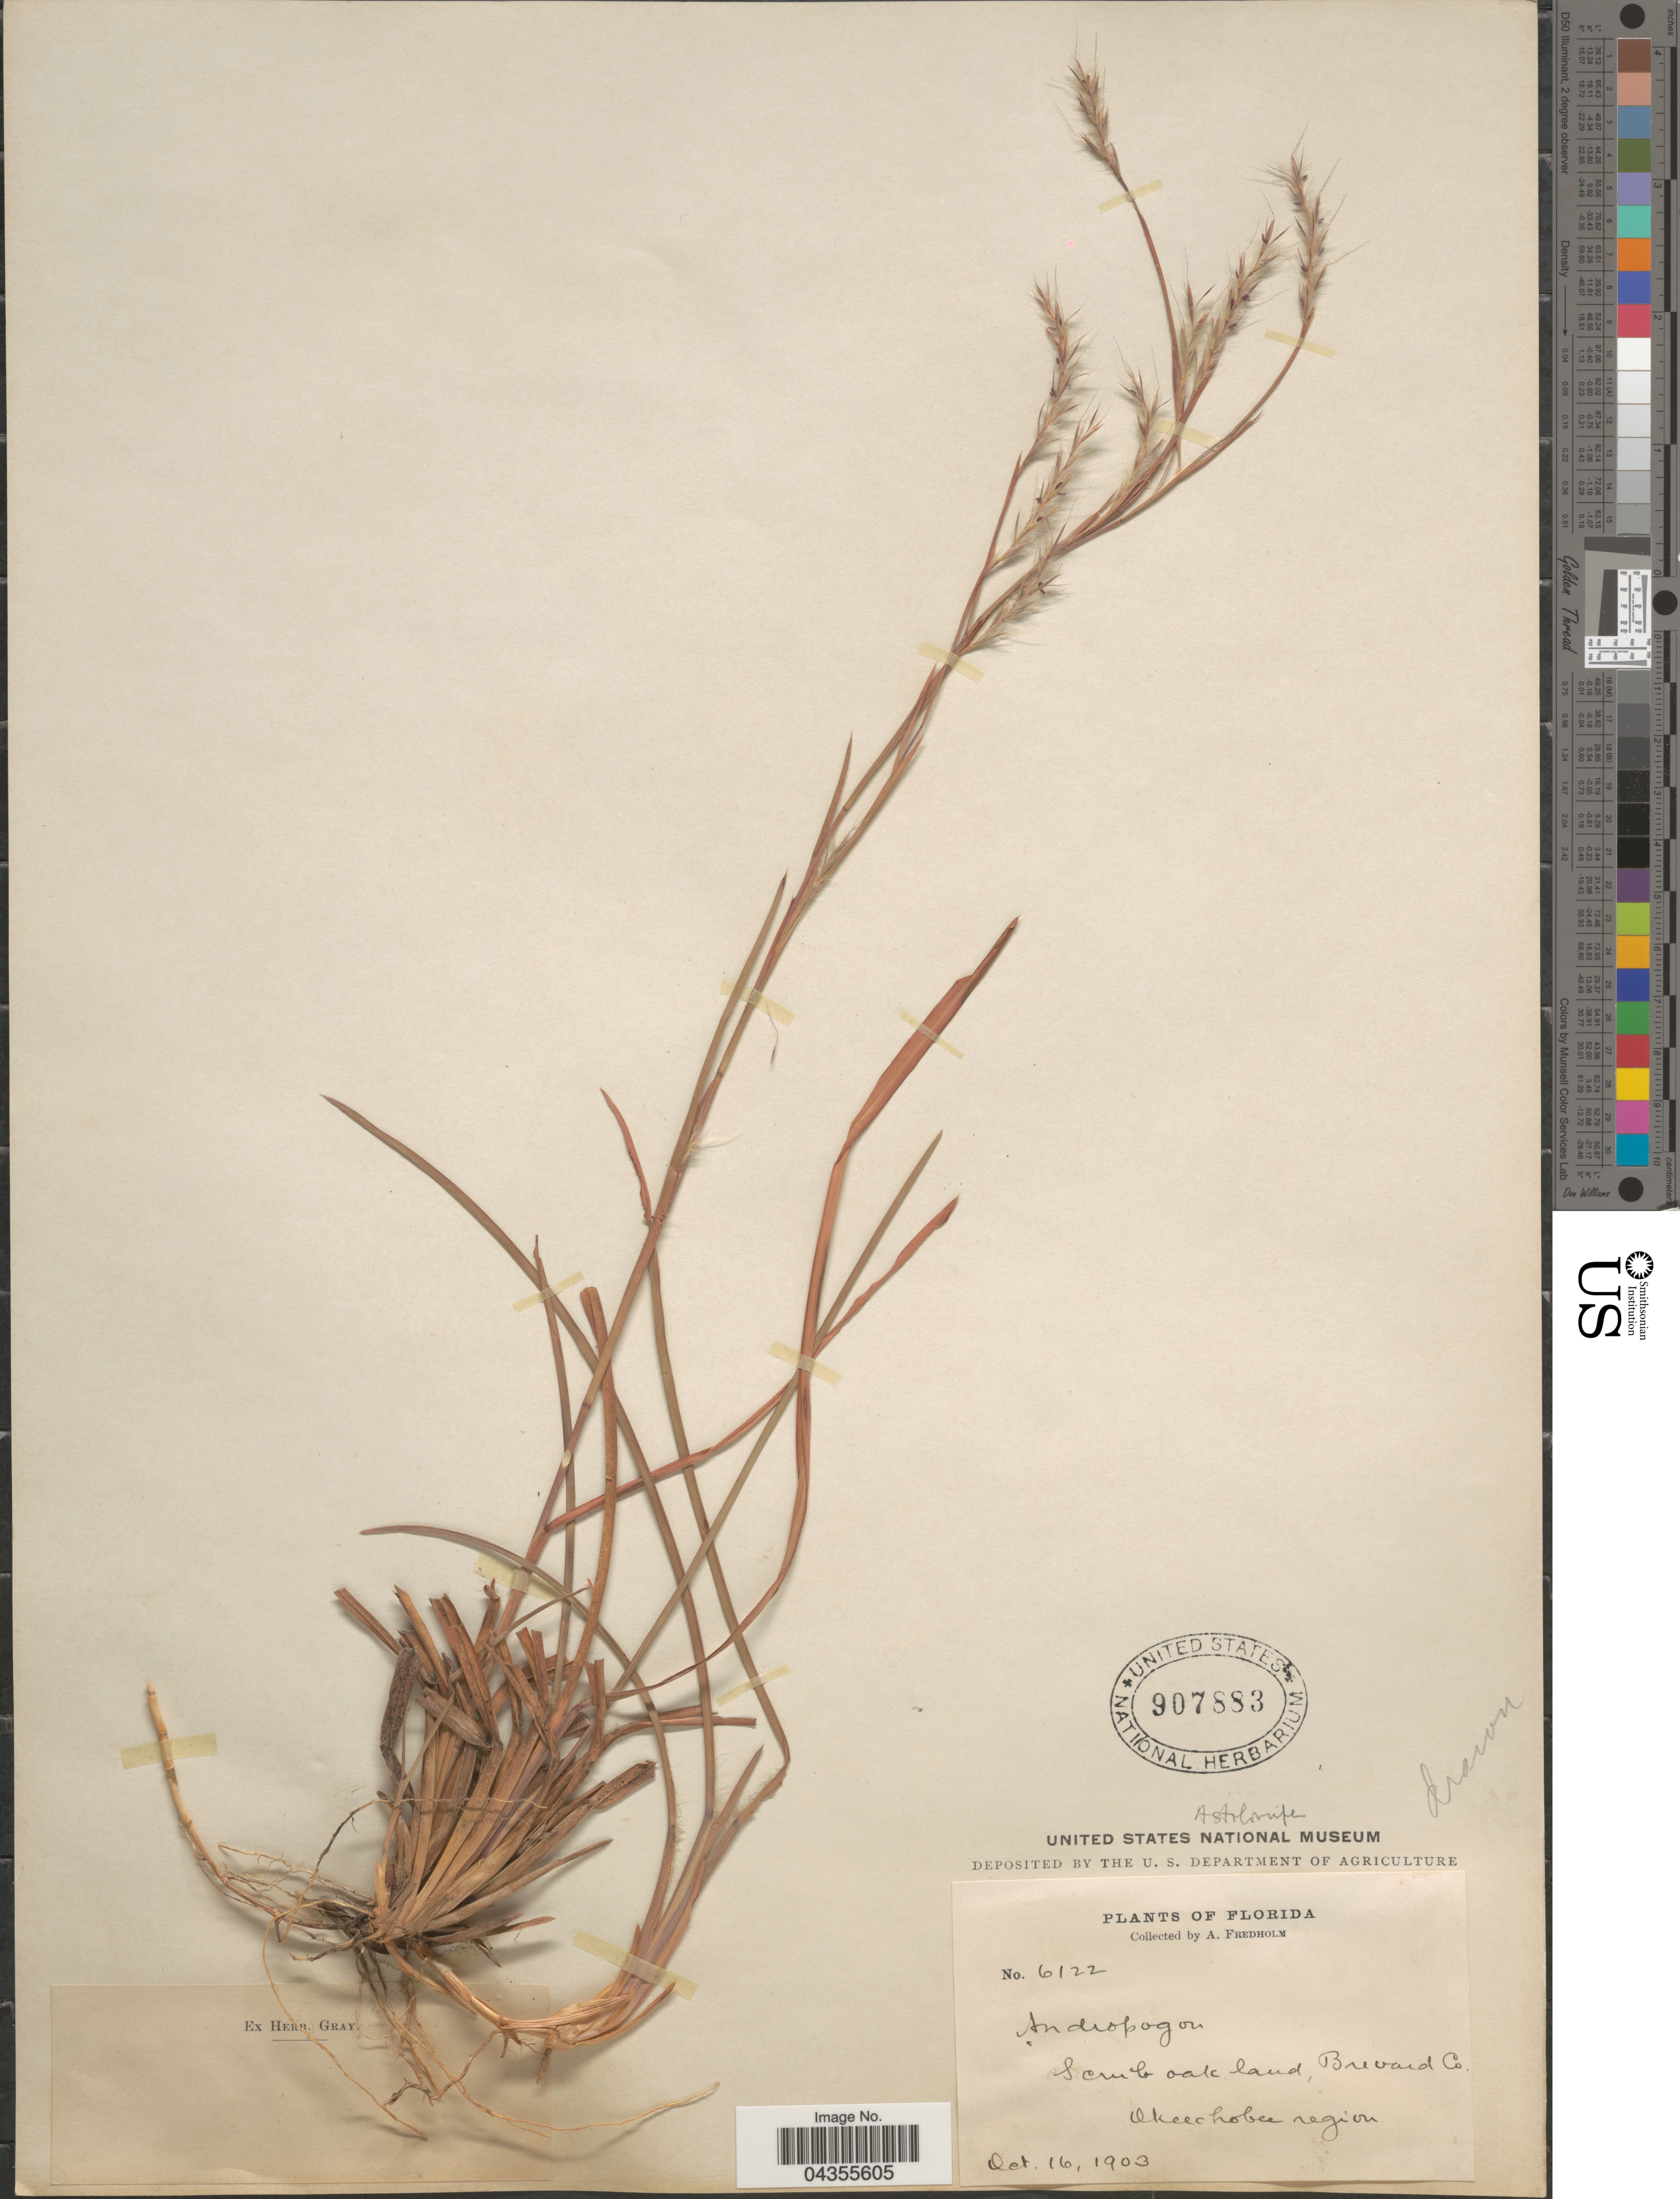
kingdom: Plantae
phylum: Tracheophyta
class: Liliopsida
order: Poales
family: Poaceae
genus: Schizachyrium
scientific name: Schizachyrium scoparium var. stoloniferum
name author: (Nash) Wipff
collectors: A. Fredholm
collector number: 6122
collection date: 1903-10-16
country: United States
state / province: Florida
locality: Scrub oak land, Brevard Co. Okeechobee region.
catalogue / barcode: US 907883